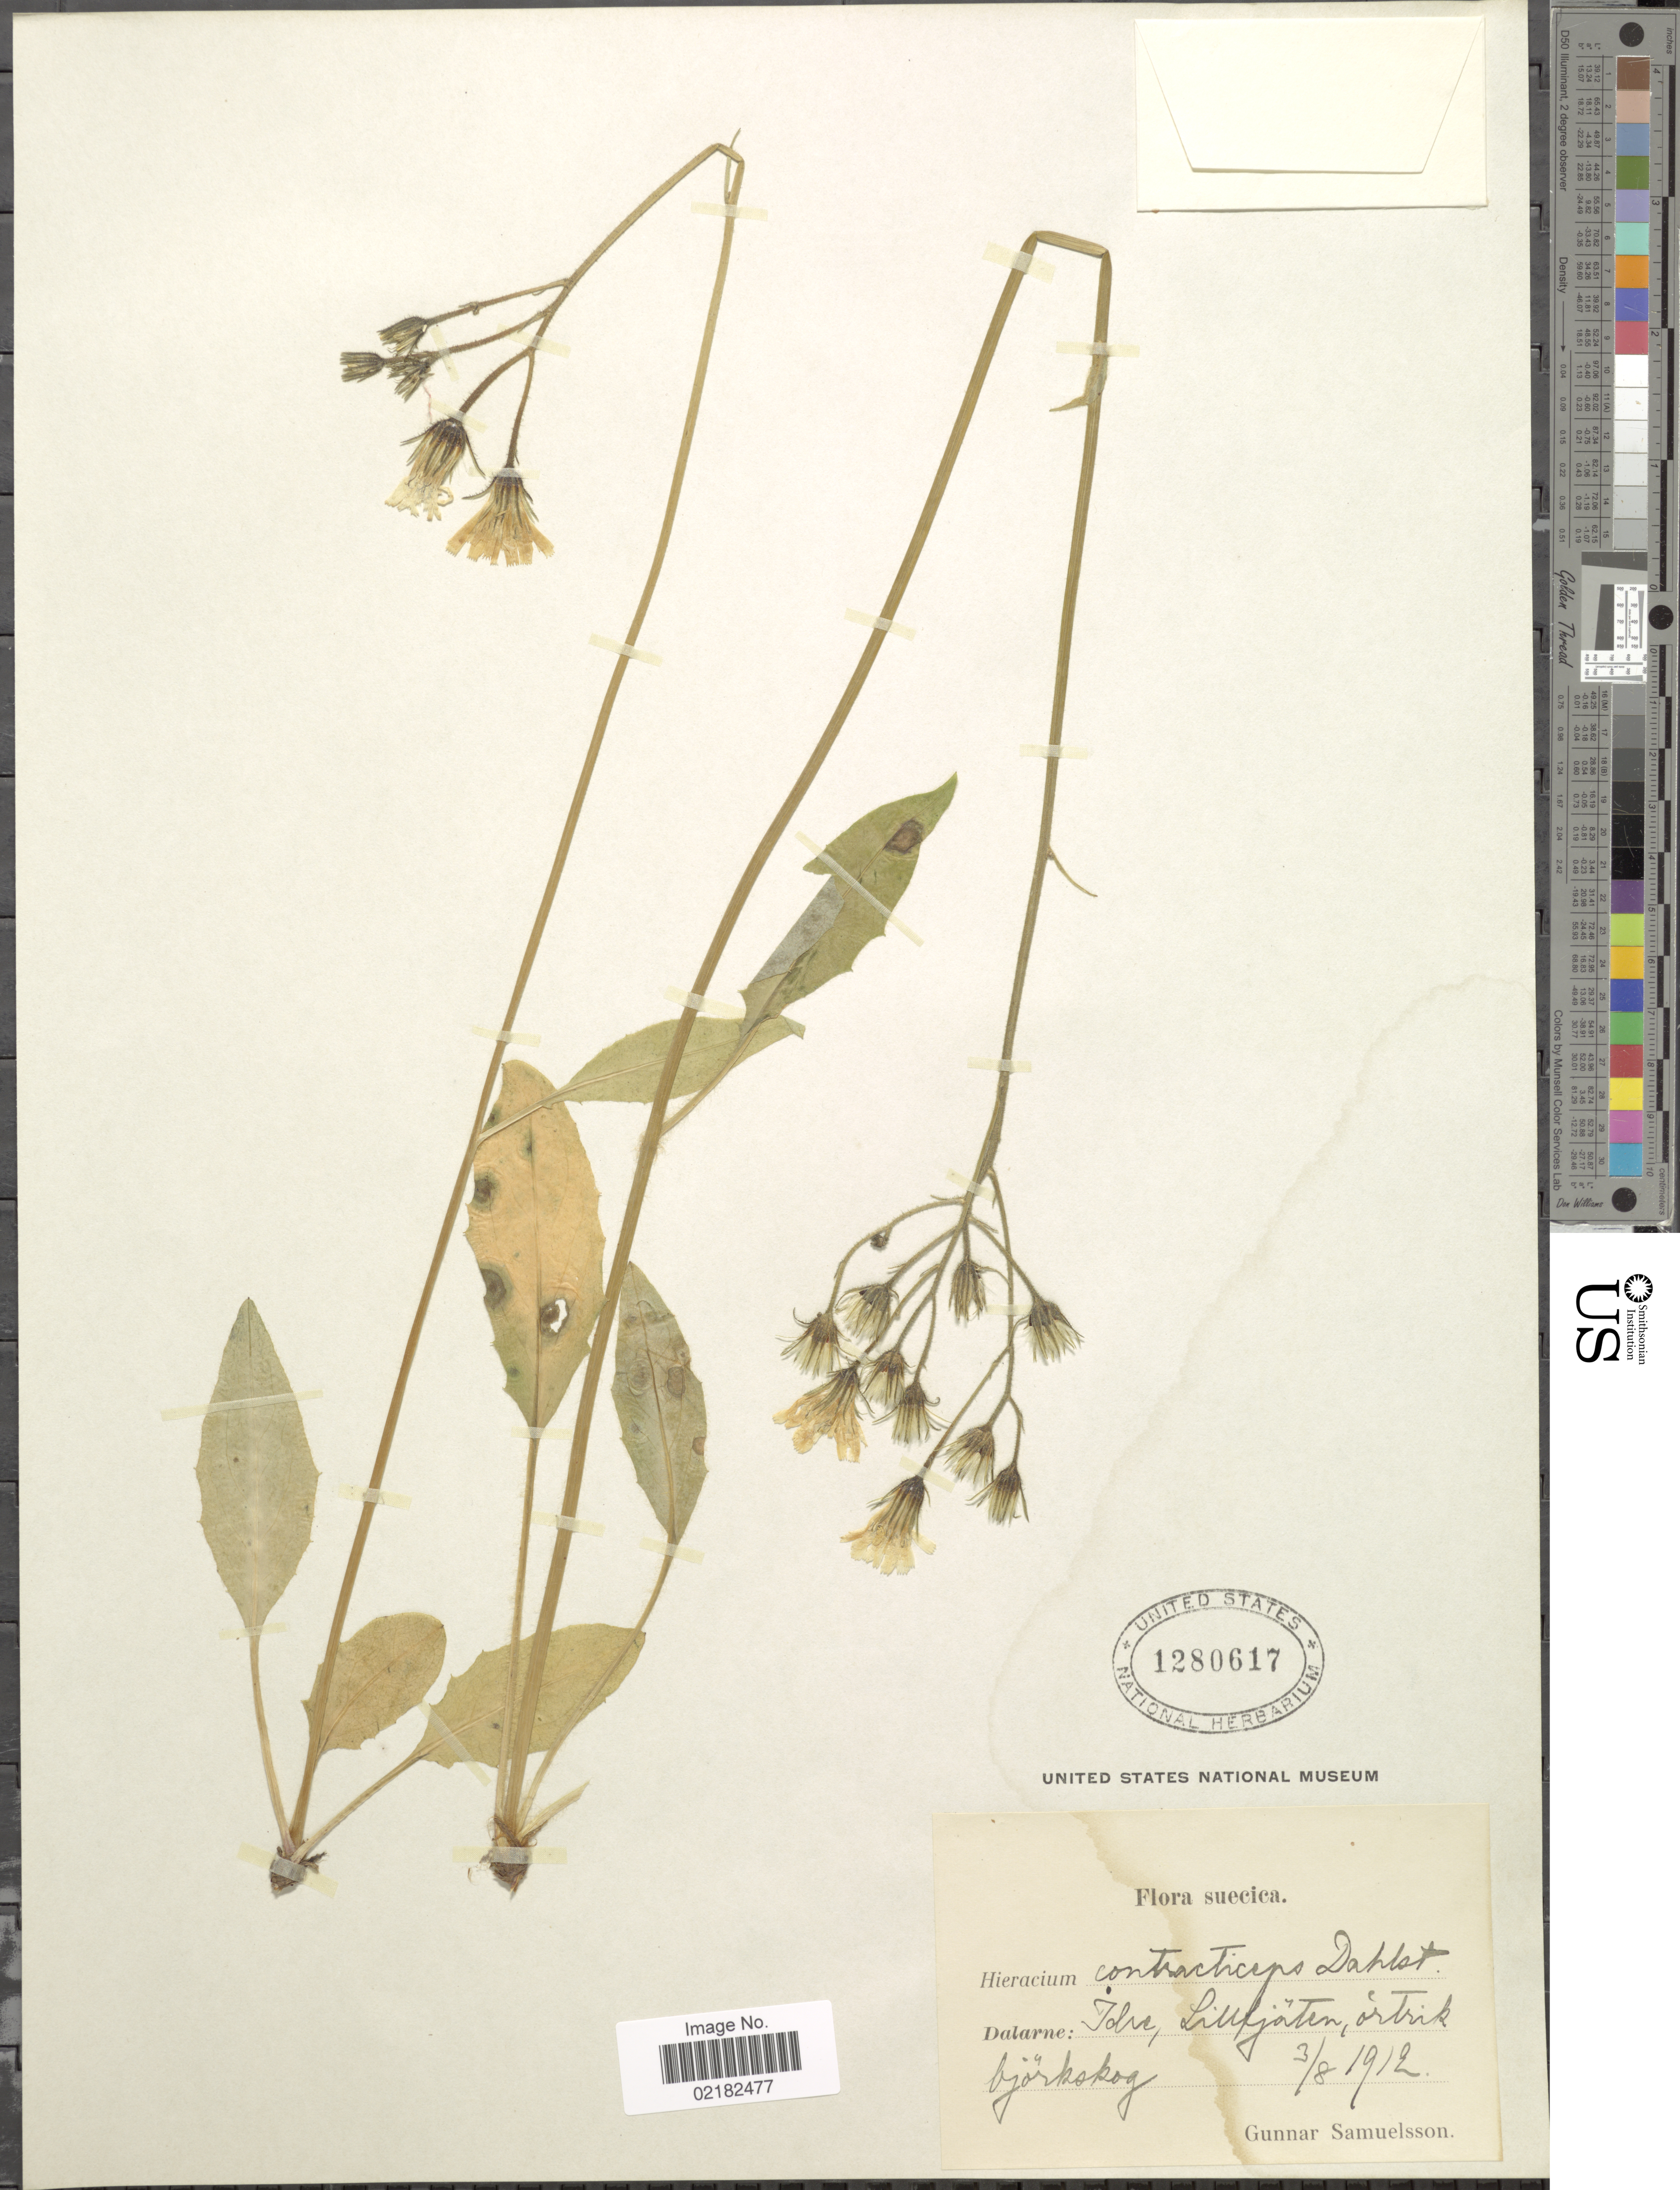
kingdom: Plantae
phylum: Tracheophyta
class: Magnoliopsida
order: Asterales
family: Asteraceae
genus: Hieracium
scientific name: Hieracium contracticeps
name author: Dahlst. ex Johanss. & Sam.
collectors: G. Samuelsson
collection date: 1912-08-03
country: Sweden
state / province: Dalarna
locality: Idre, Lillfjäten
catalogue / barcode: US 1280617